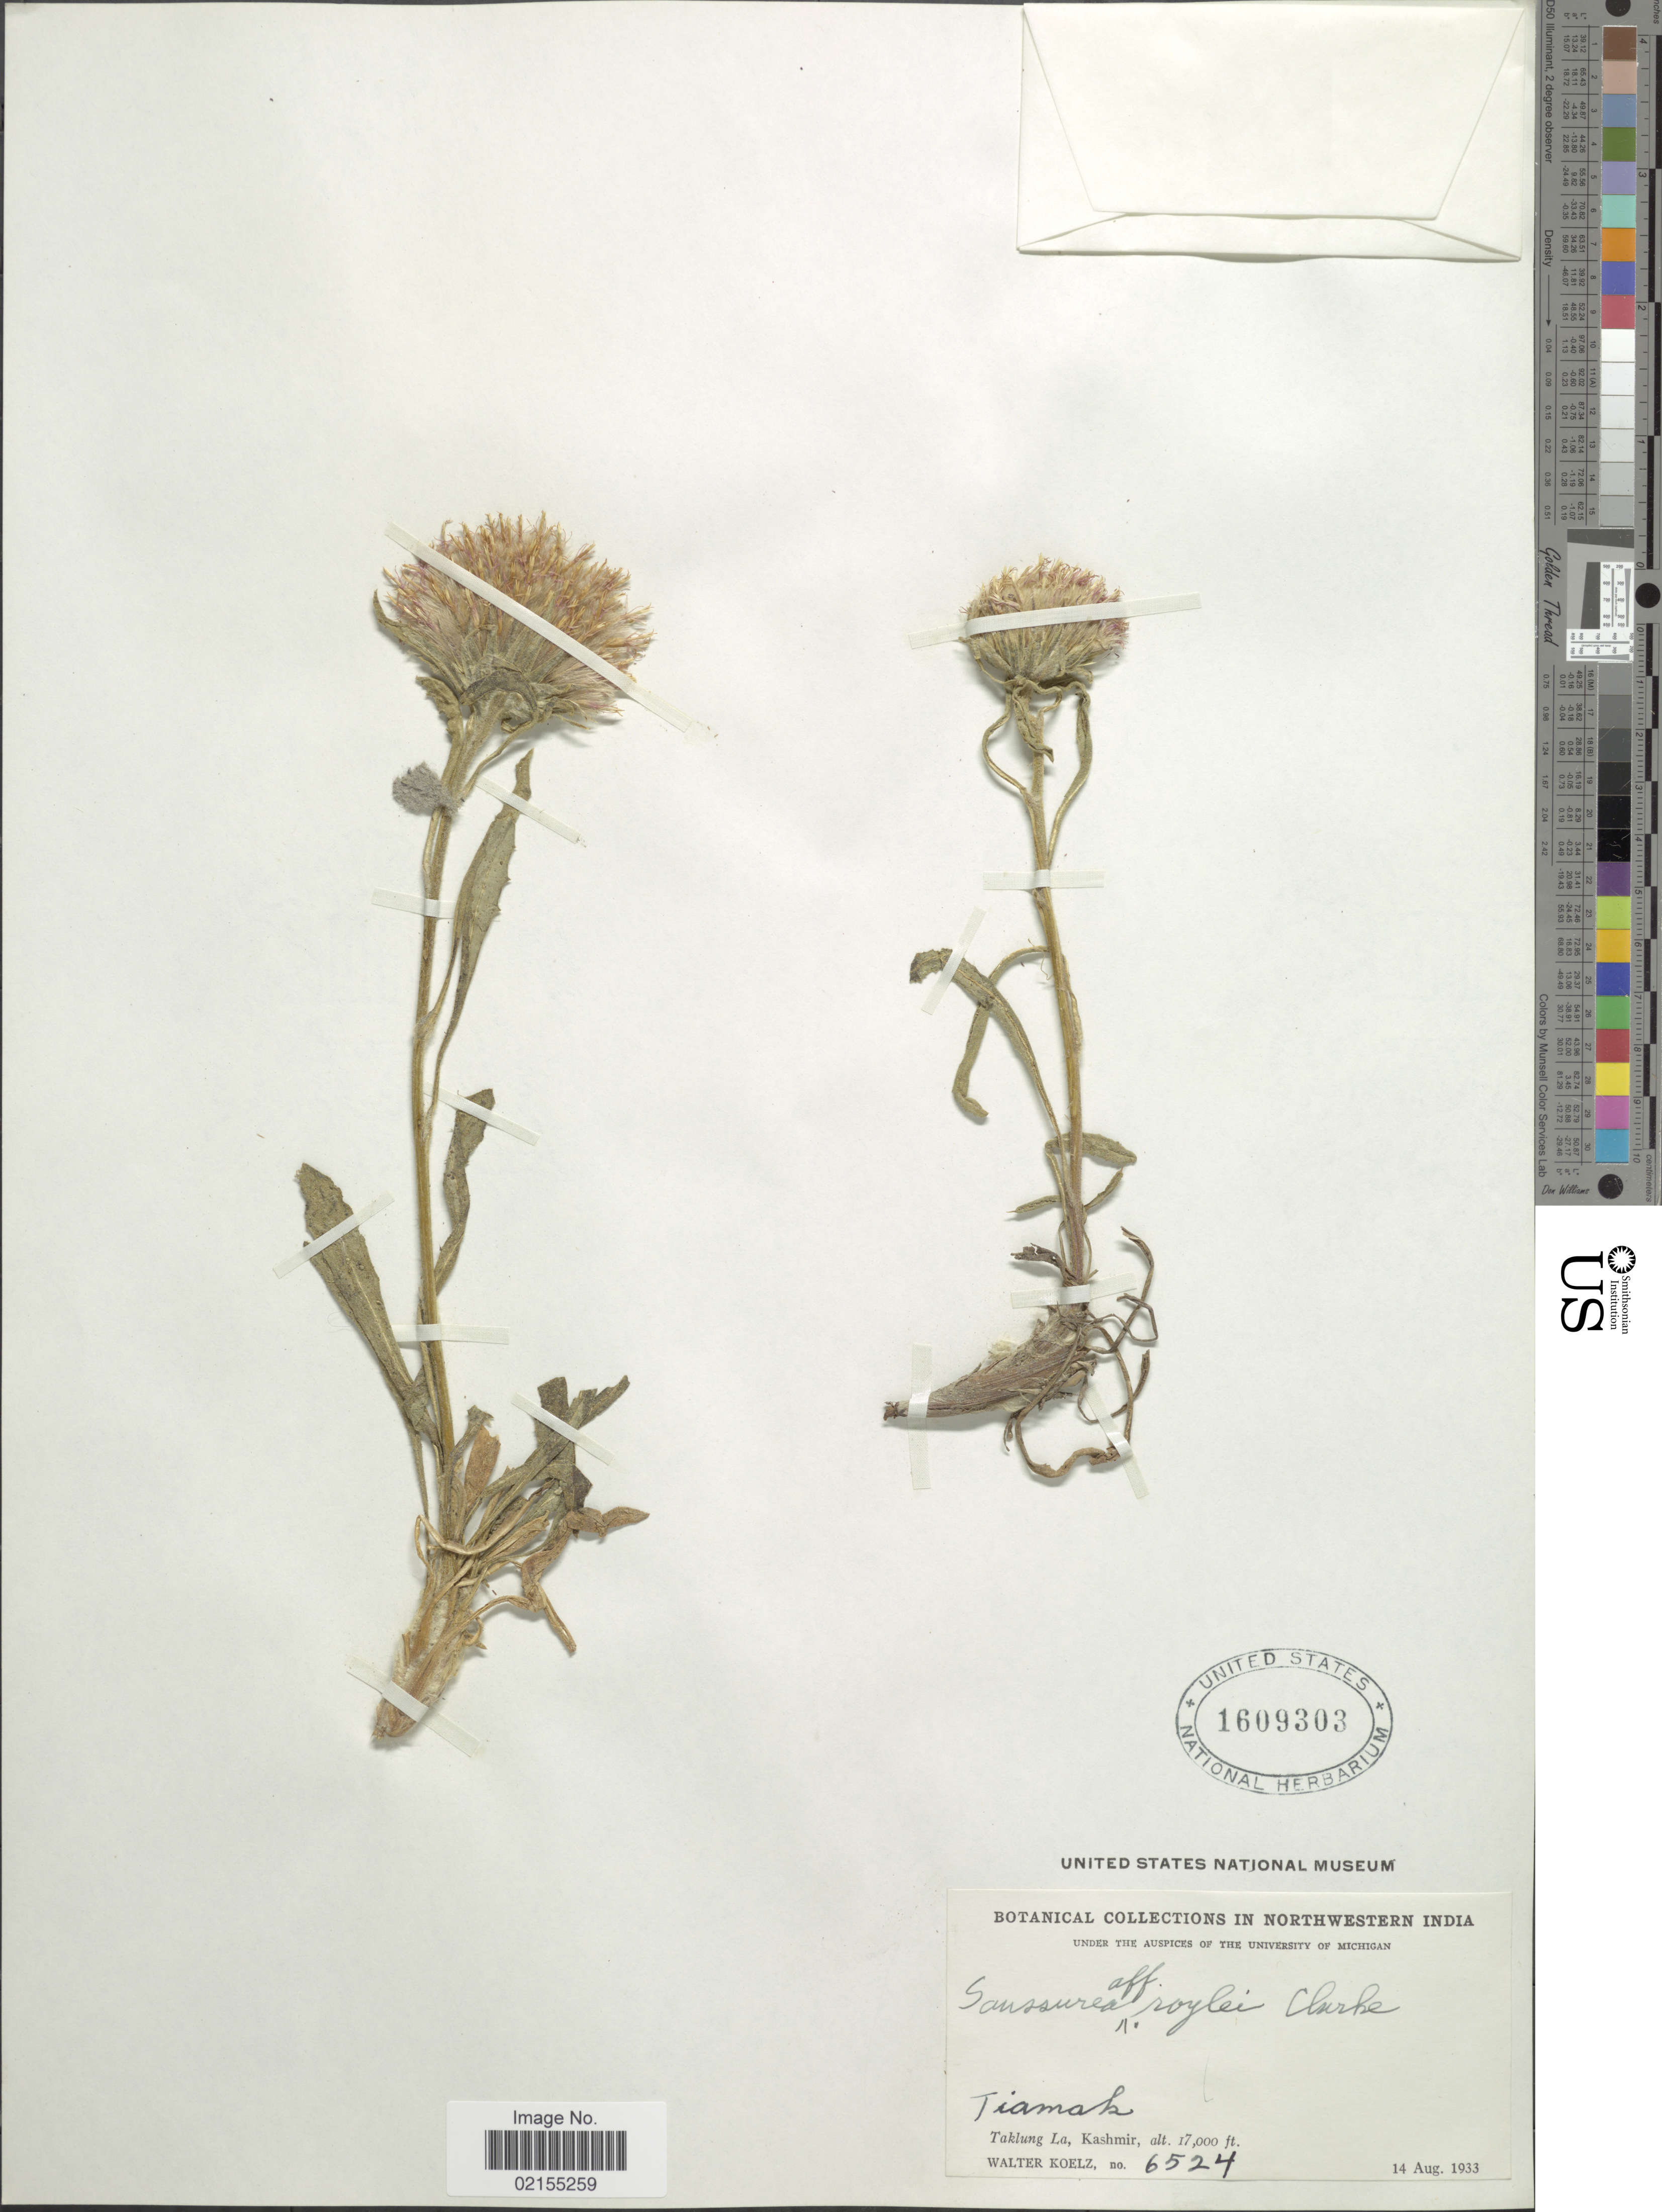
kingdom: Plantae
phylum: Tracheophyta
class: Magnoliopsida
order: Asterales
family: Asteraceae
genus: Saussurea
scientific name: Saussurea schlagintweitii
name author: Klatt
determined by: Chen, Yousheng S.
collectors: W. N. Koelz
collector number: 6524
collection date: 1933-08-14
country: India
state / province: Jammu and Kashmir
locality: In Northwestern India, Tiamak, Taklung la, Kashmir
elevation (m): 5182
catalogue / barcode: US 1609303